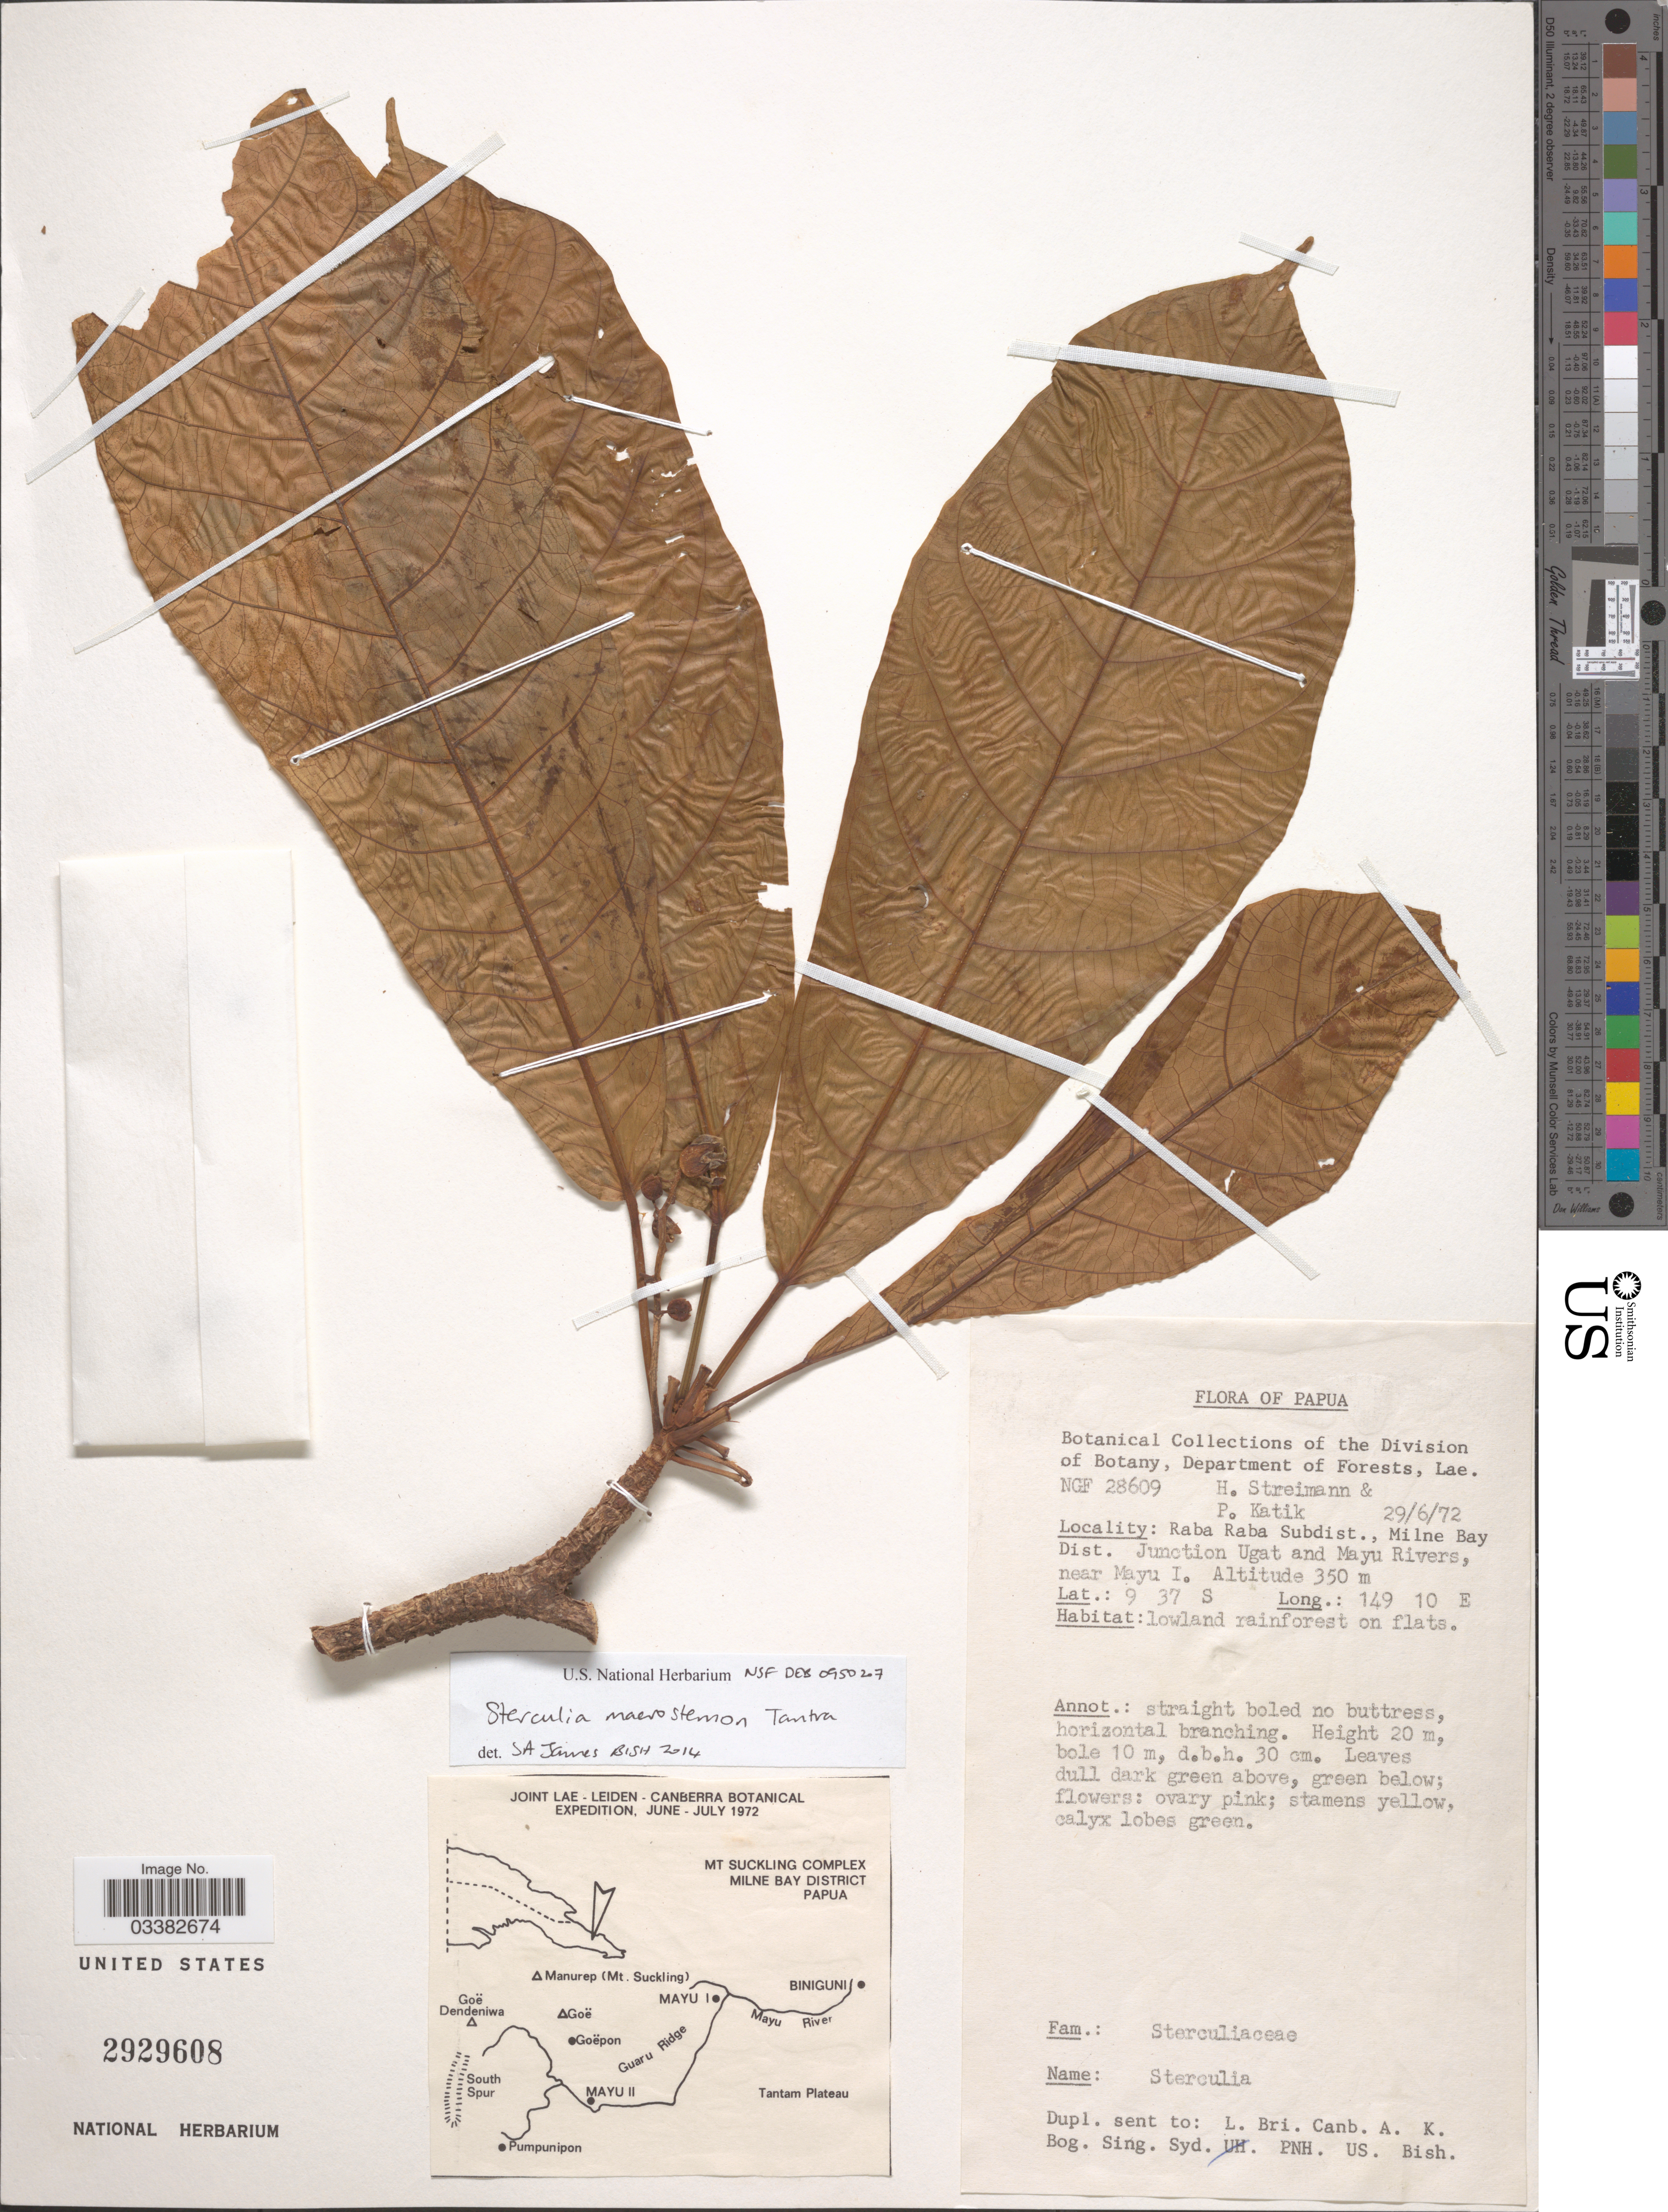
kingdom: Plantae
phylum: Tracheophyta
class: Magnoliopsida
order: Malvales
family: Malvaceae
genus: Sterculia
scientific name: Sterculia macrostemon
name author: Tantra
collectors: H. Streimann & P. Katik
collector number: NGF 28609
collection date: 1972-06-29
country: Papua New Guinea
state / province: Milne Bay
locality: Papua. Raba Raba Subdist., Milne Bay Dist. Junction Ugat and Mayu Rivers, near Mayu I.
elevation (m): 350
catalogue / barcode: US 2929608